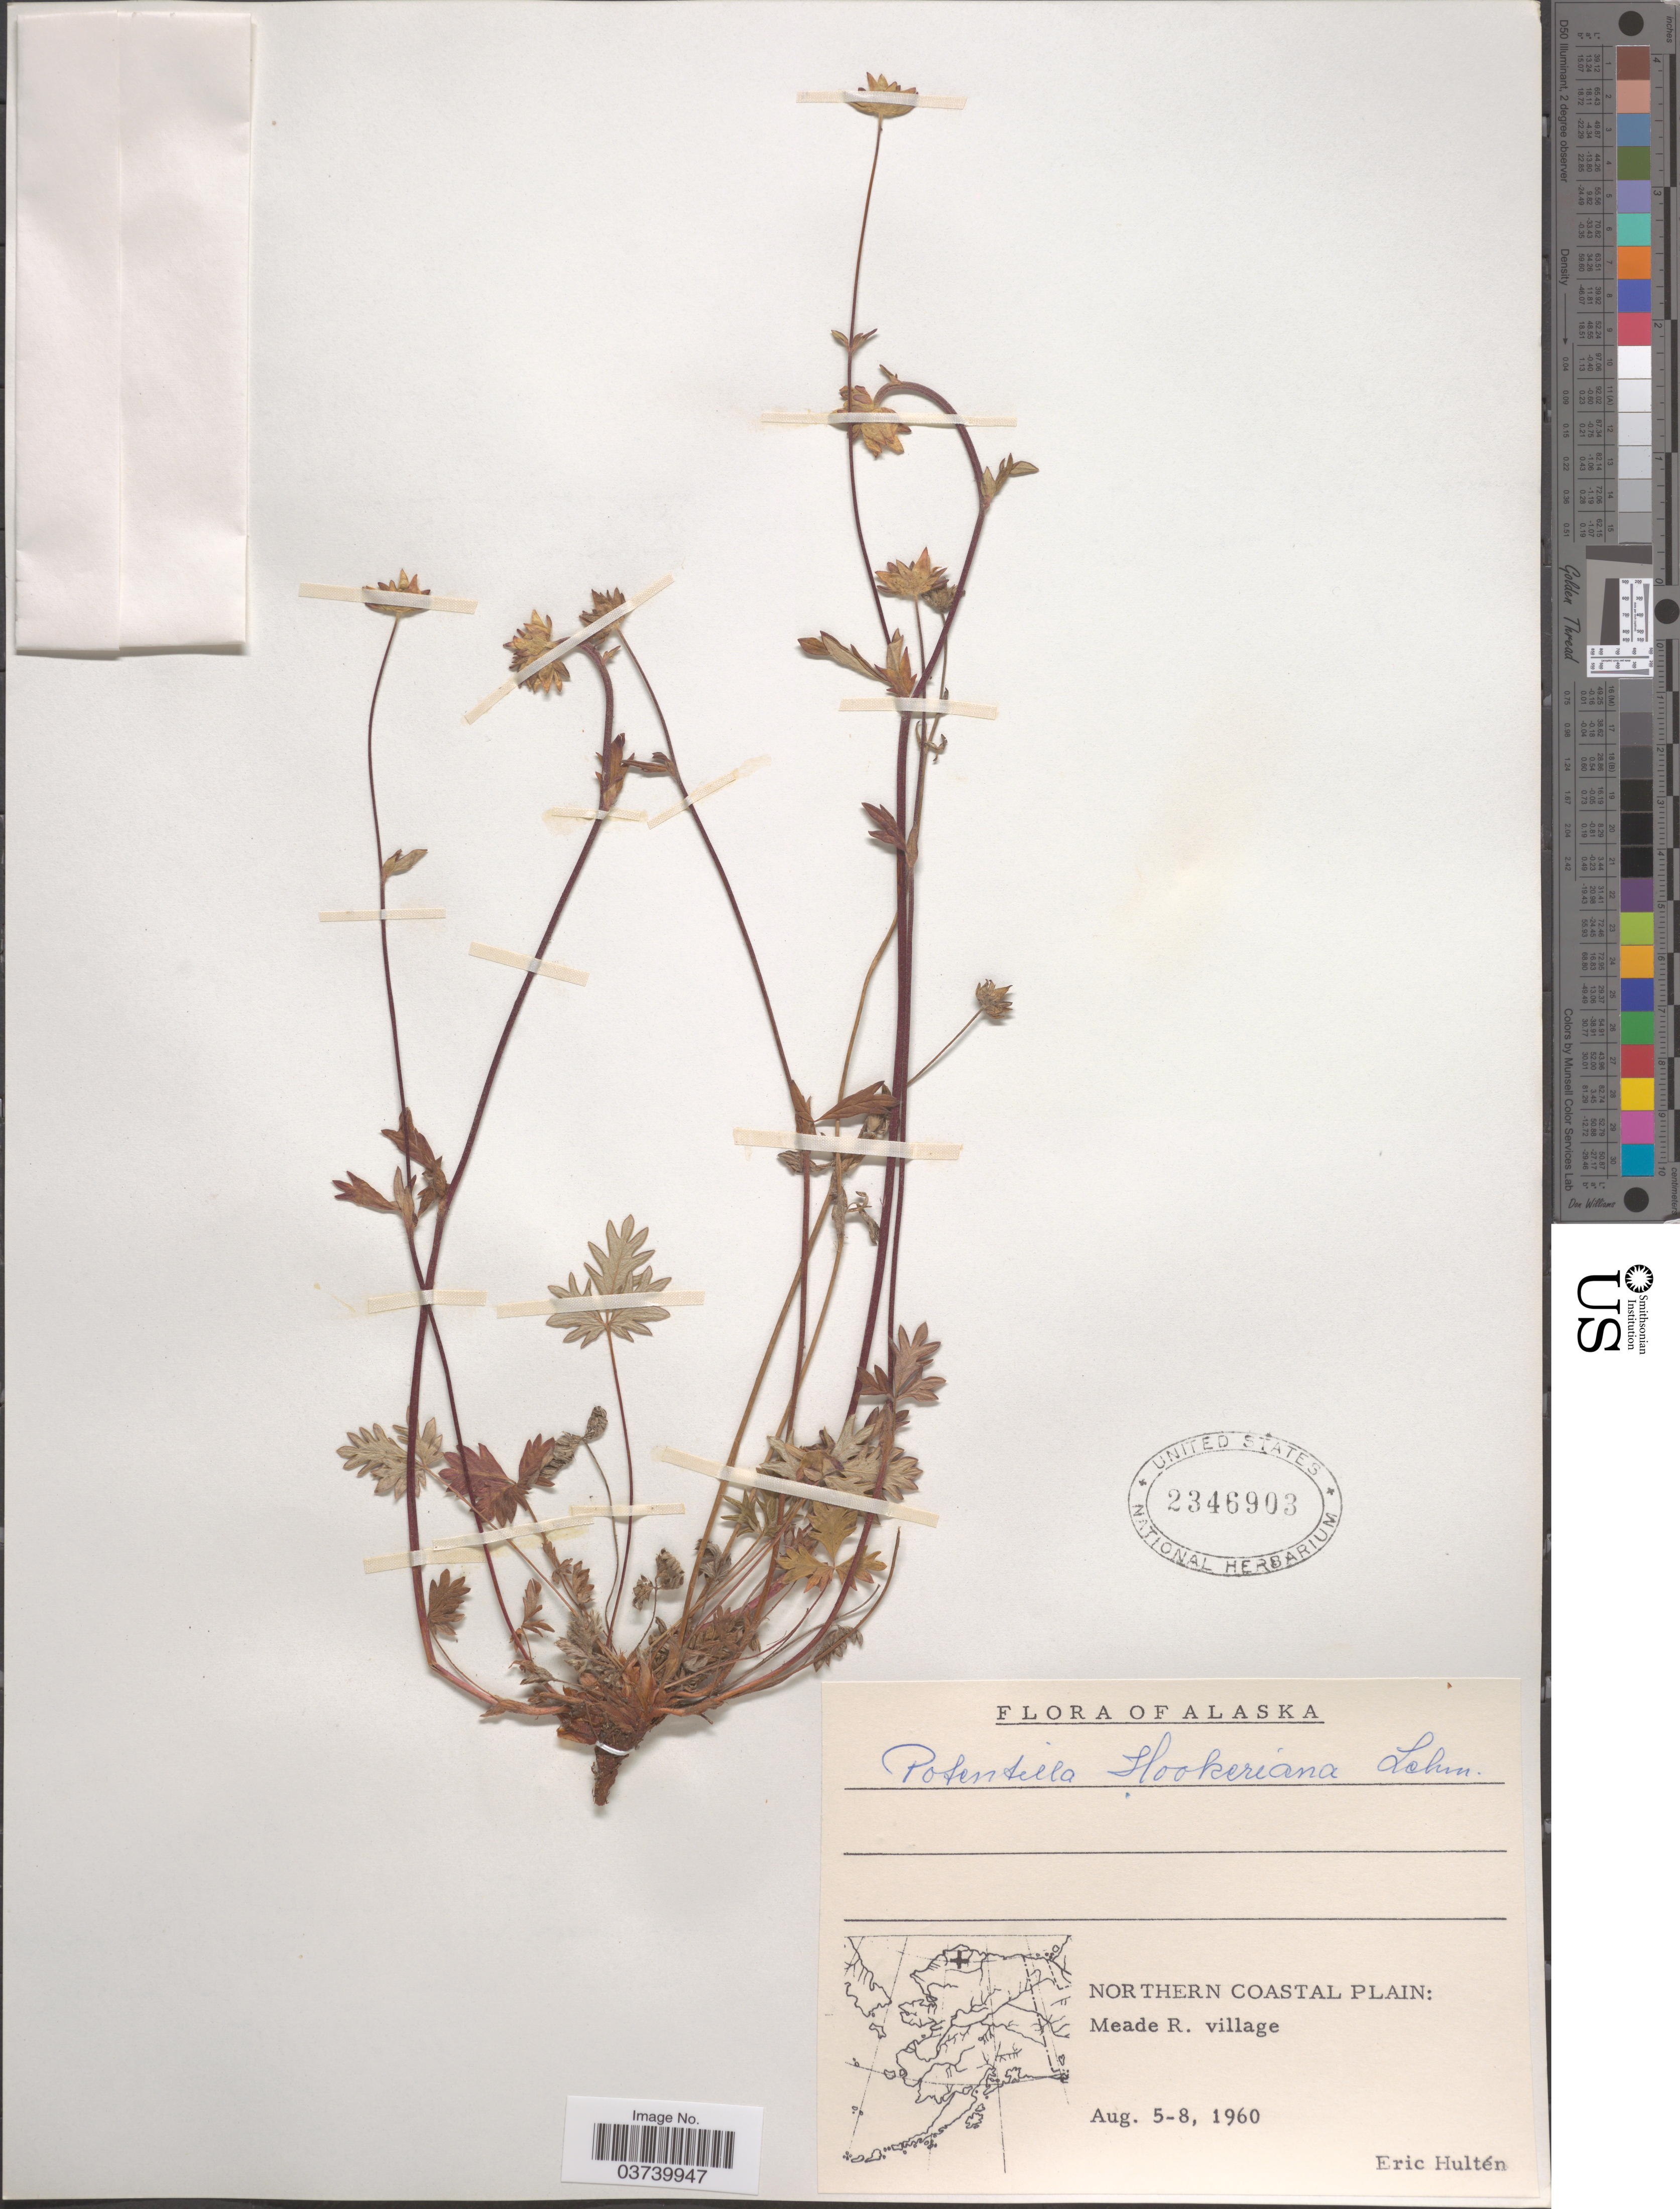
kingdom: Plantae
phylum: Tracheophyta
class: Magnoliopsida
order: Rosales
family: Rosaceae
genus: Potentilla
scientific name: Potentilla hookeriana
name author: F. Lehm.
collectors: E. G. Hultén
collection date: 1960-08-05/1960-08-08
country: United States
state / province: Alaska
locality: Northern Coastal Plain: Meade R. village.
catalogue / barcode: US 2346903